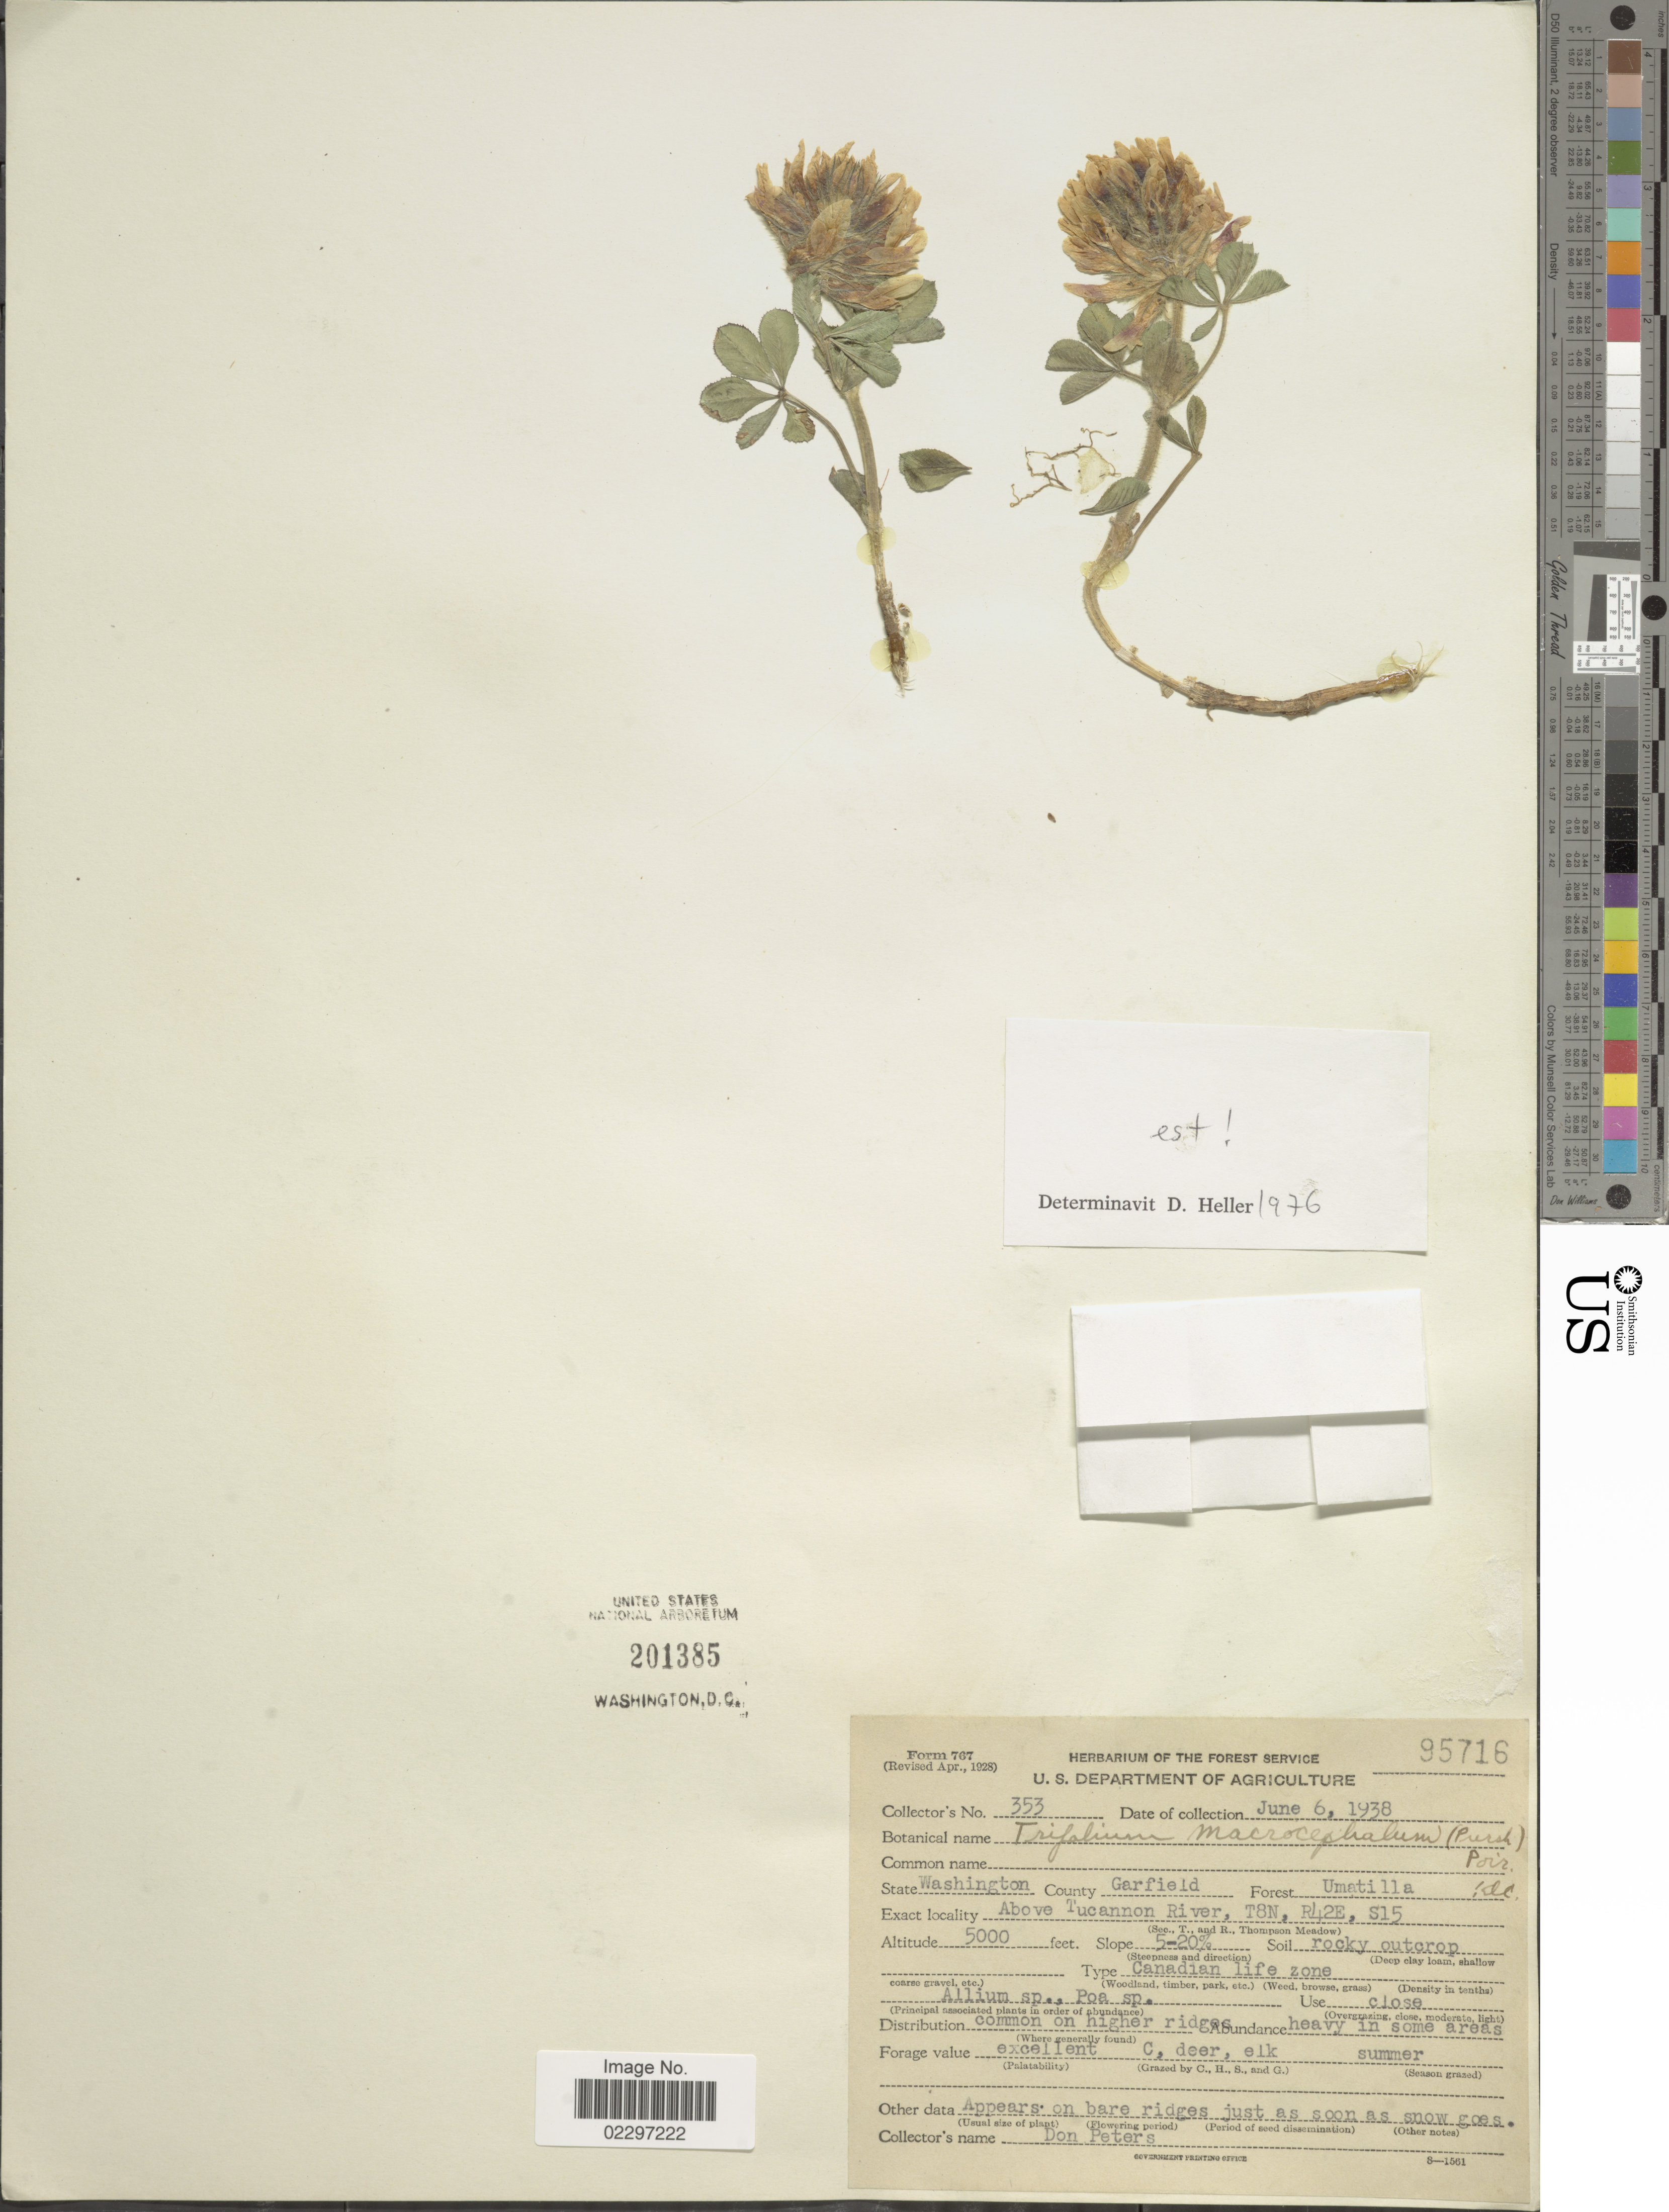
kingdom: Plantae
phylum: Tracheophyta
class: Magnoliopsida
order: Fabales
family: Fabaceae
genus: Trifolium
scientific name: Trifolium macrocephalum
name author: (Pursh) Poir.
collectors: D. Peters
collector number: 353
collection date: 1938-06-06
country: United States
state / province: Washington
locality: Washington. Garfield. Umatilla. Above Tucannon River, T8N, R42E, S15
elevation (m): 1524